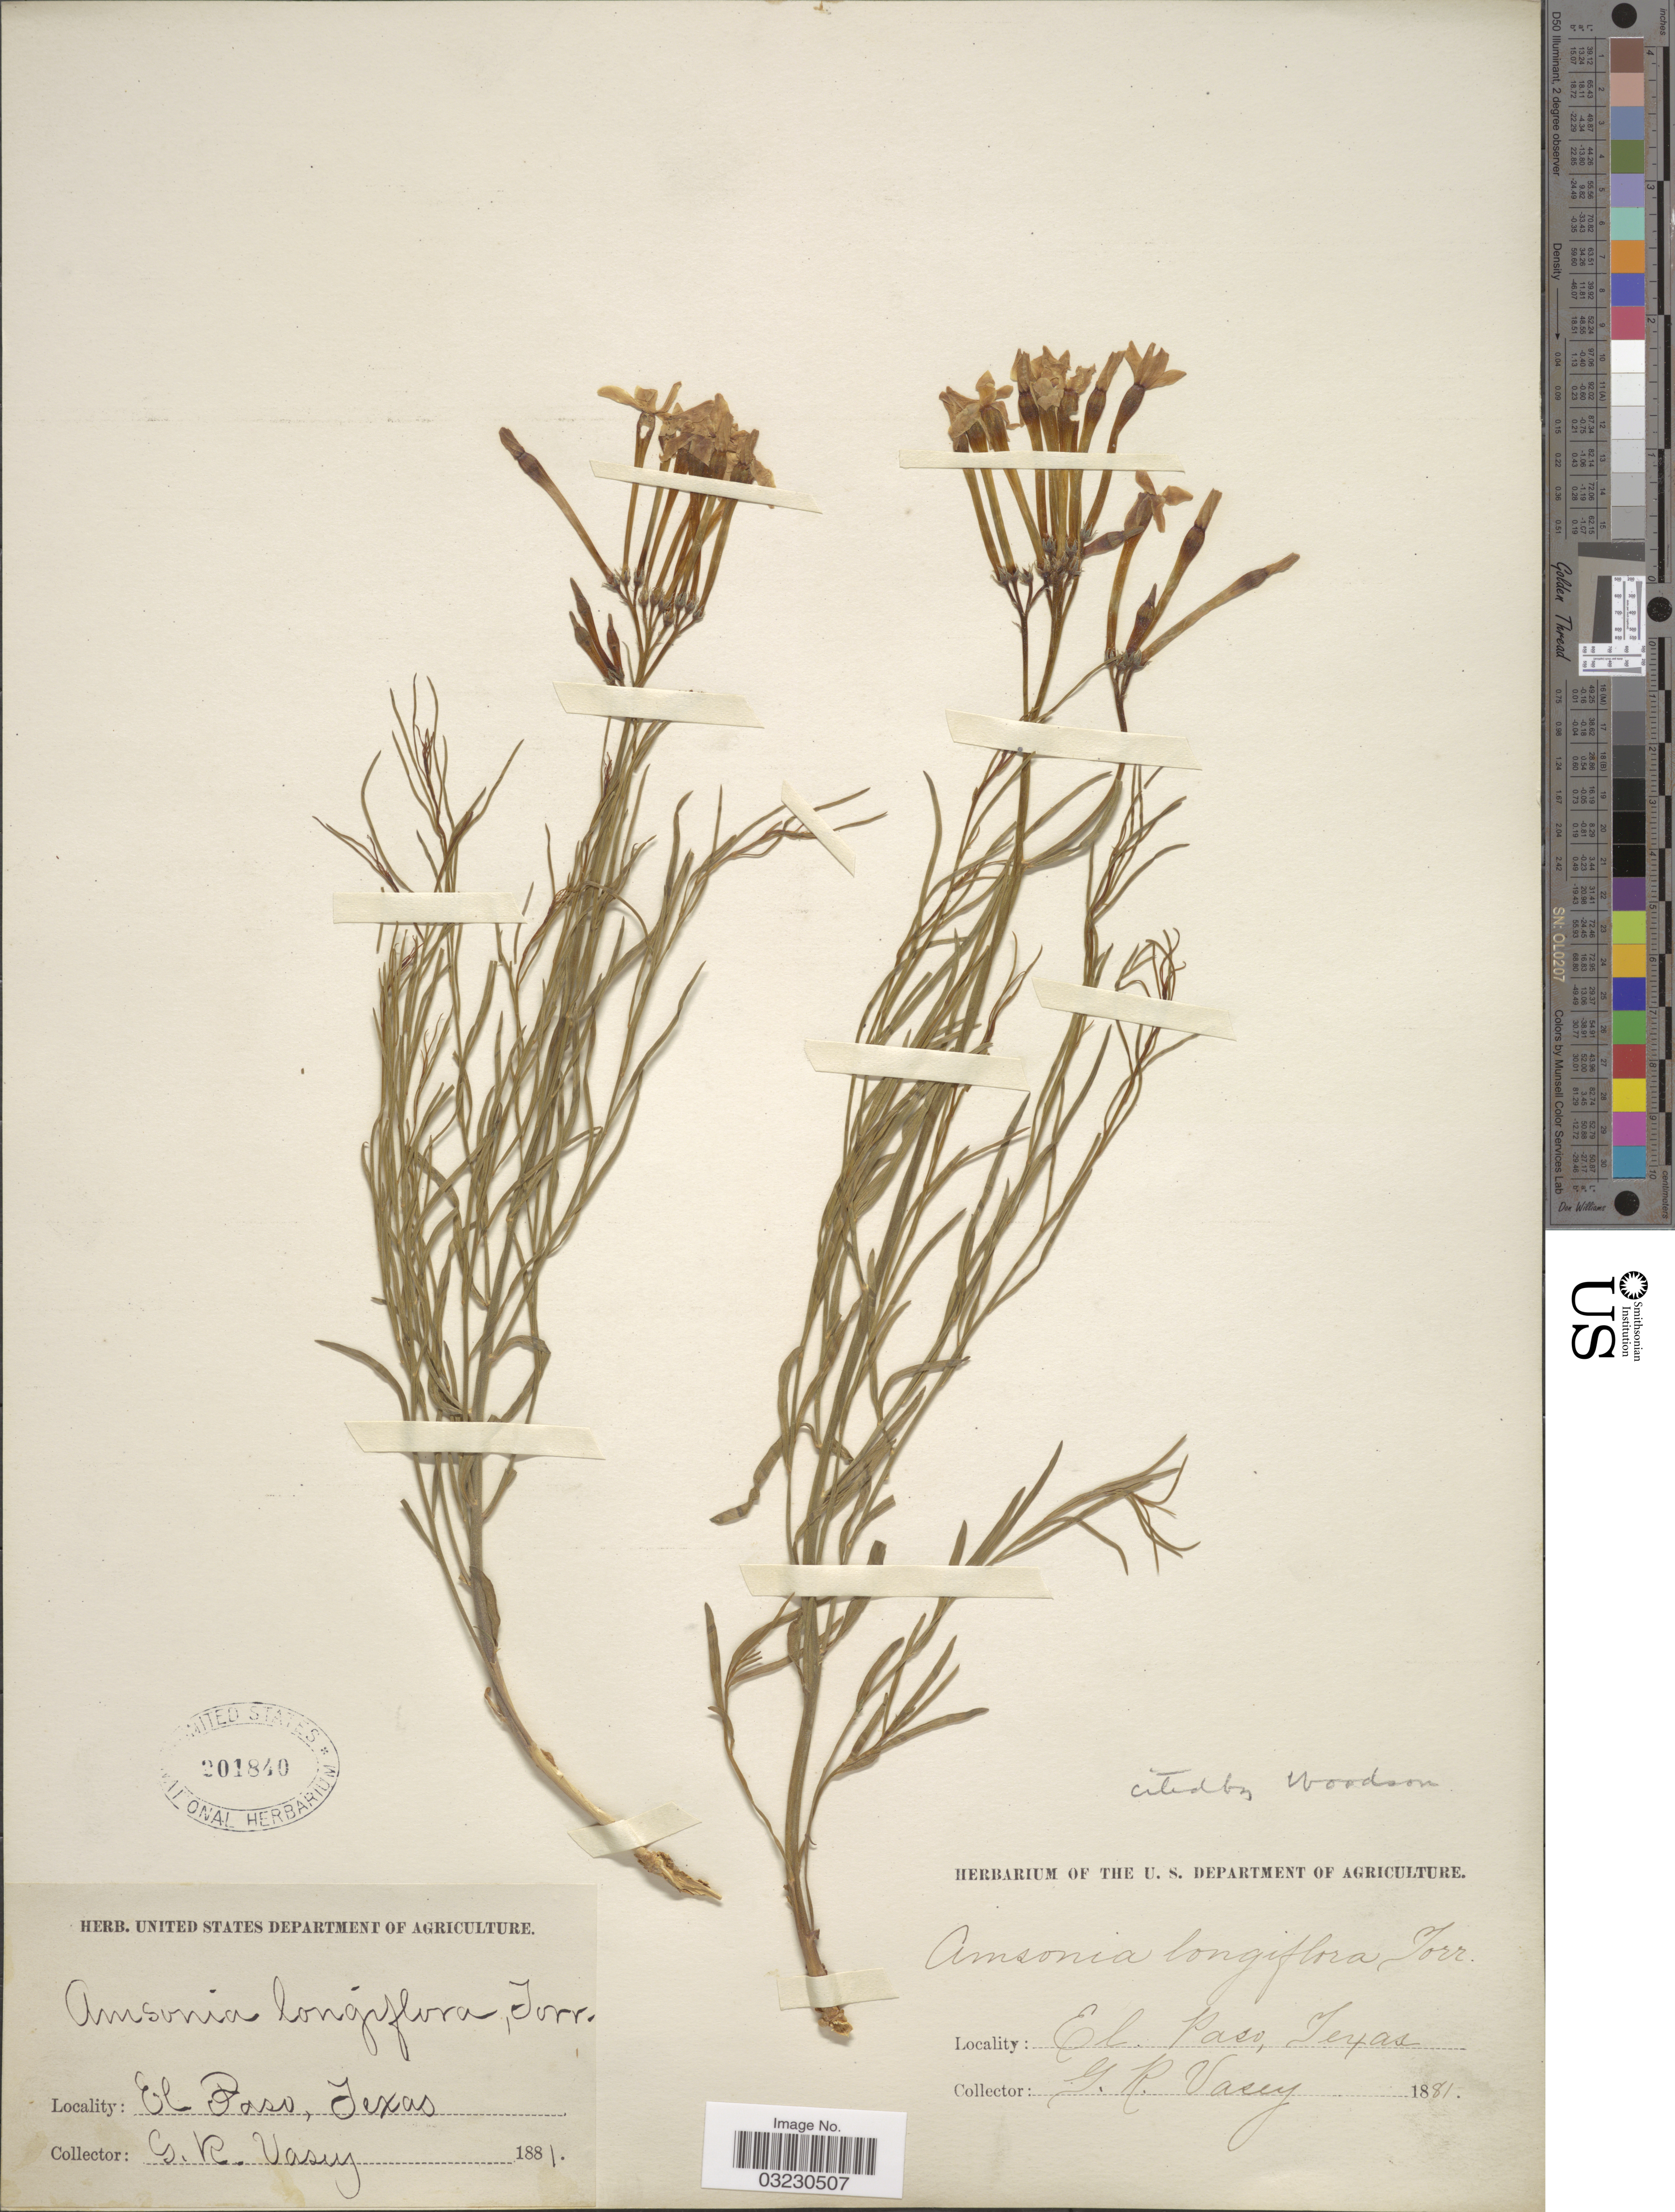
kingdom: Plantae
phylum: Tracheophyta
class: Magnoliopsida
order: Gentianales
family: Apocynaceae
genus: Amsonia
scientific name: Amsonia longiflora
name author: Torr.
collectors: G. R. Vasey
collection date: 1881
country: United States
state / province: Texas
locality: El Paso.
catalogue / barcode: US 201840